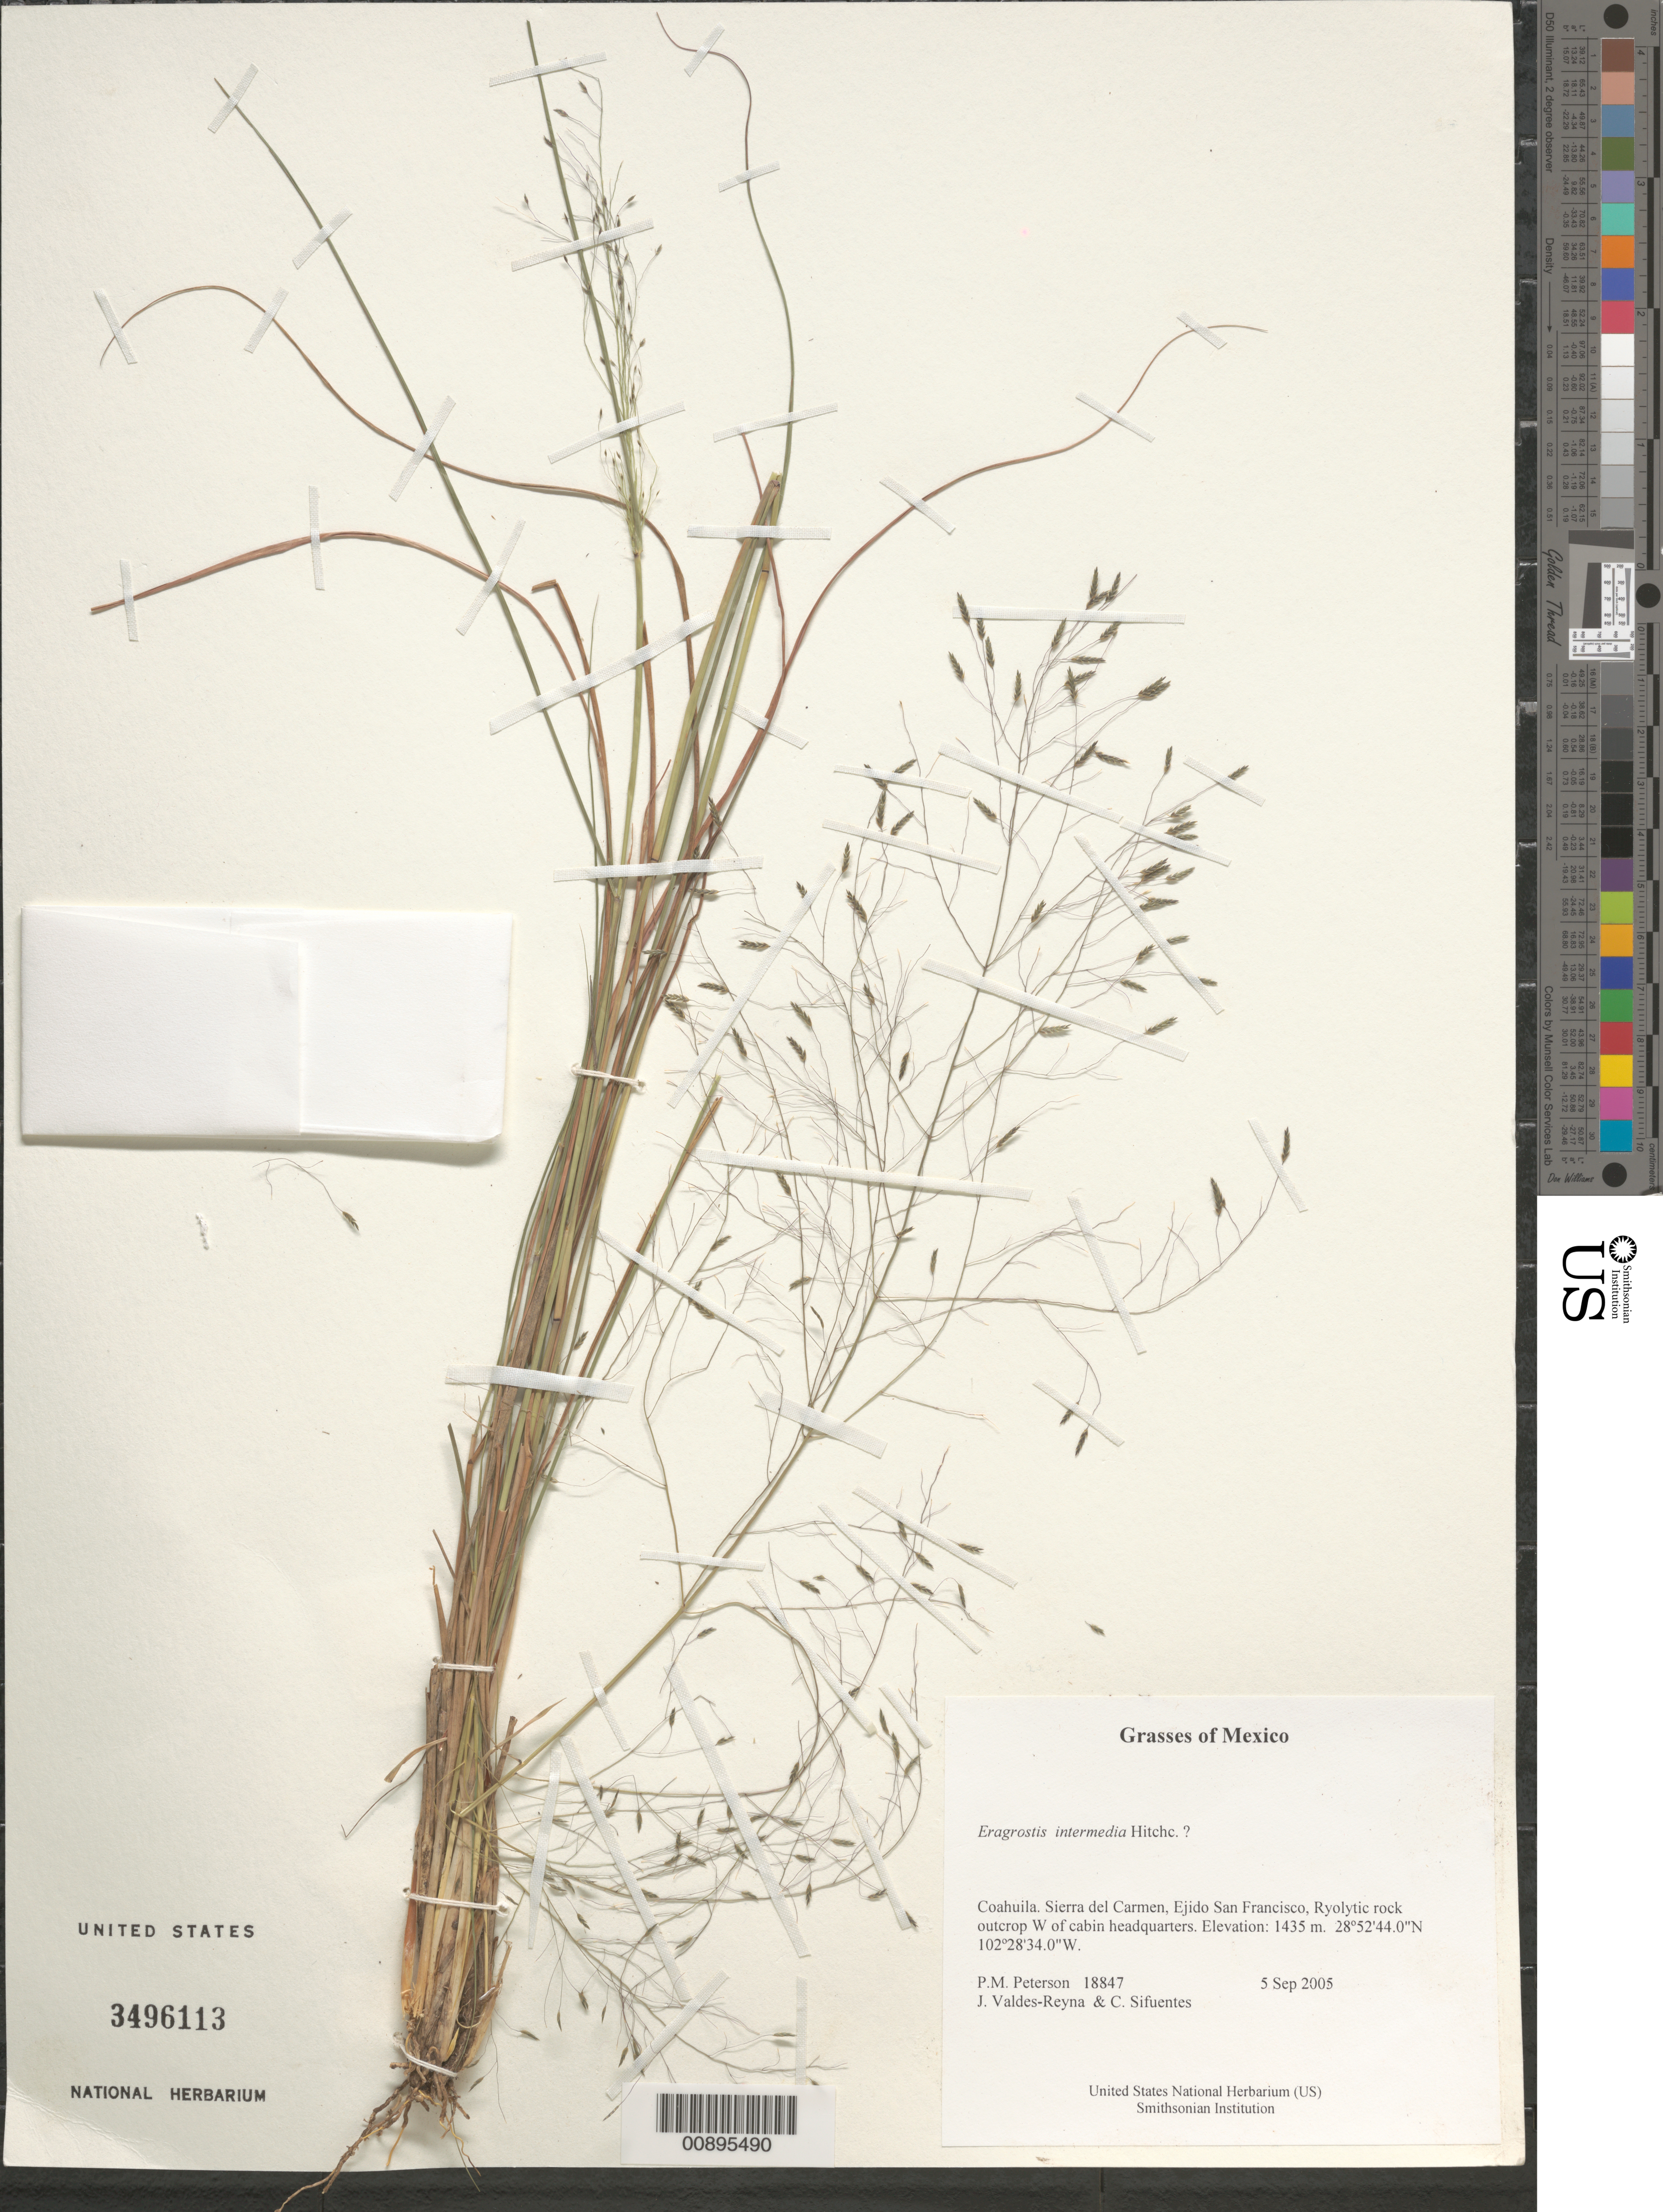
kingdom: Plantae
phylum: Tracheophyta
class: Liliopsida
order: Poales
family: Poaceae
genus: Eragrostis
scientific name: Eragrostis intermedia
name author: Hitchc.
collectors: P. M. Peterson, J. Valdés-Reyna & C. Sifuentes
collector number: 18847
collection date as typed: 05 Sep 2005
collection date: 2005-09-05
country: Mexico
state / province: Coahuila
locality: Sierra del Carmen, Ejido San Francisco, Ryolytic rock outcrop W of cabin headquarters.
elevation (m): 1435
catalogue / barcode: US 3496113